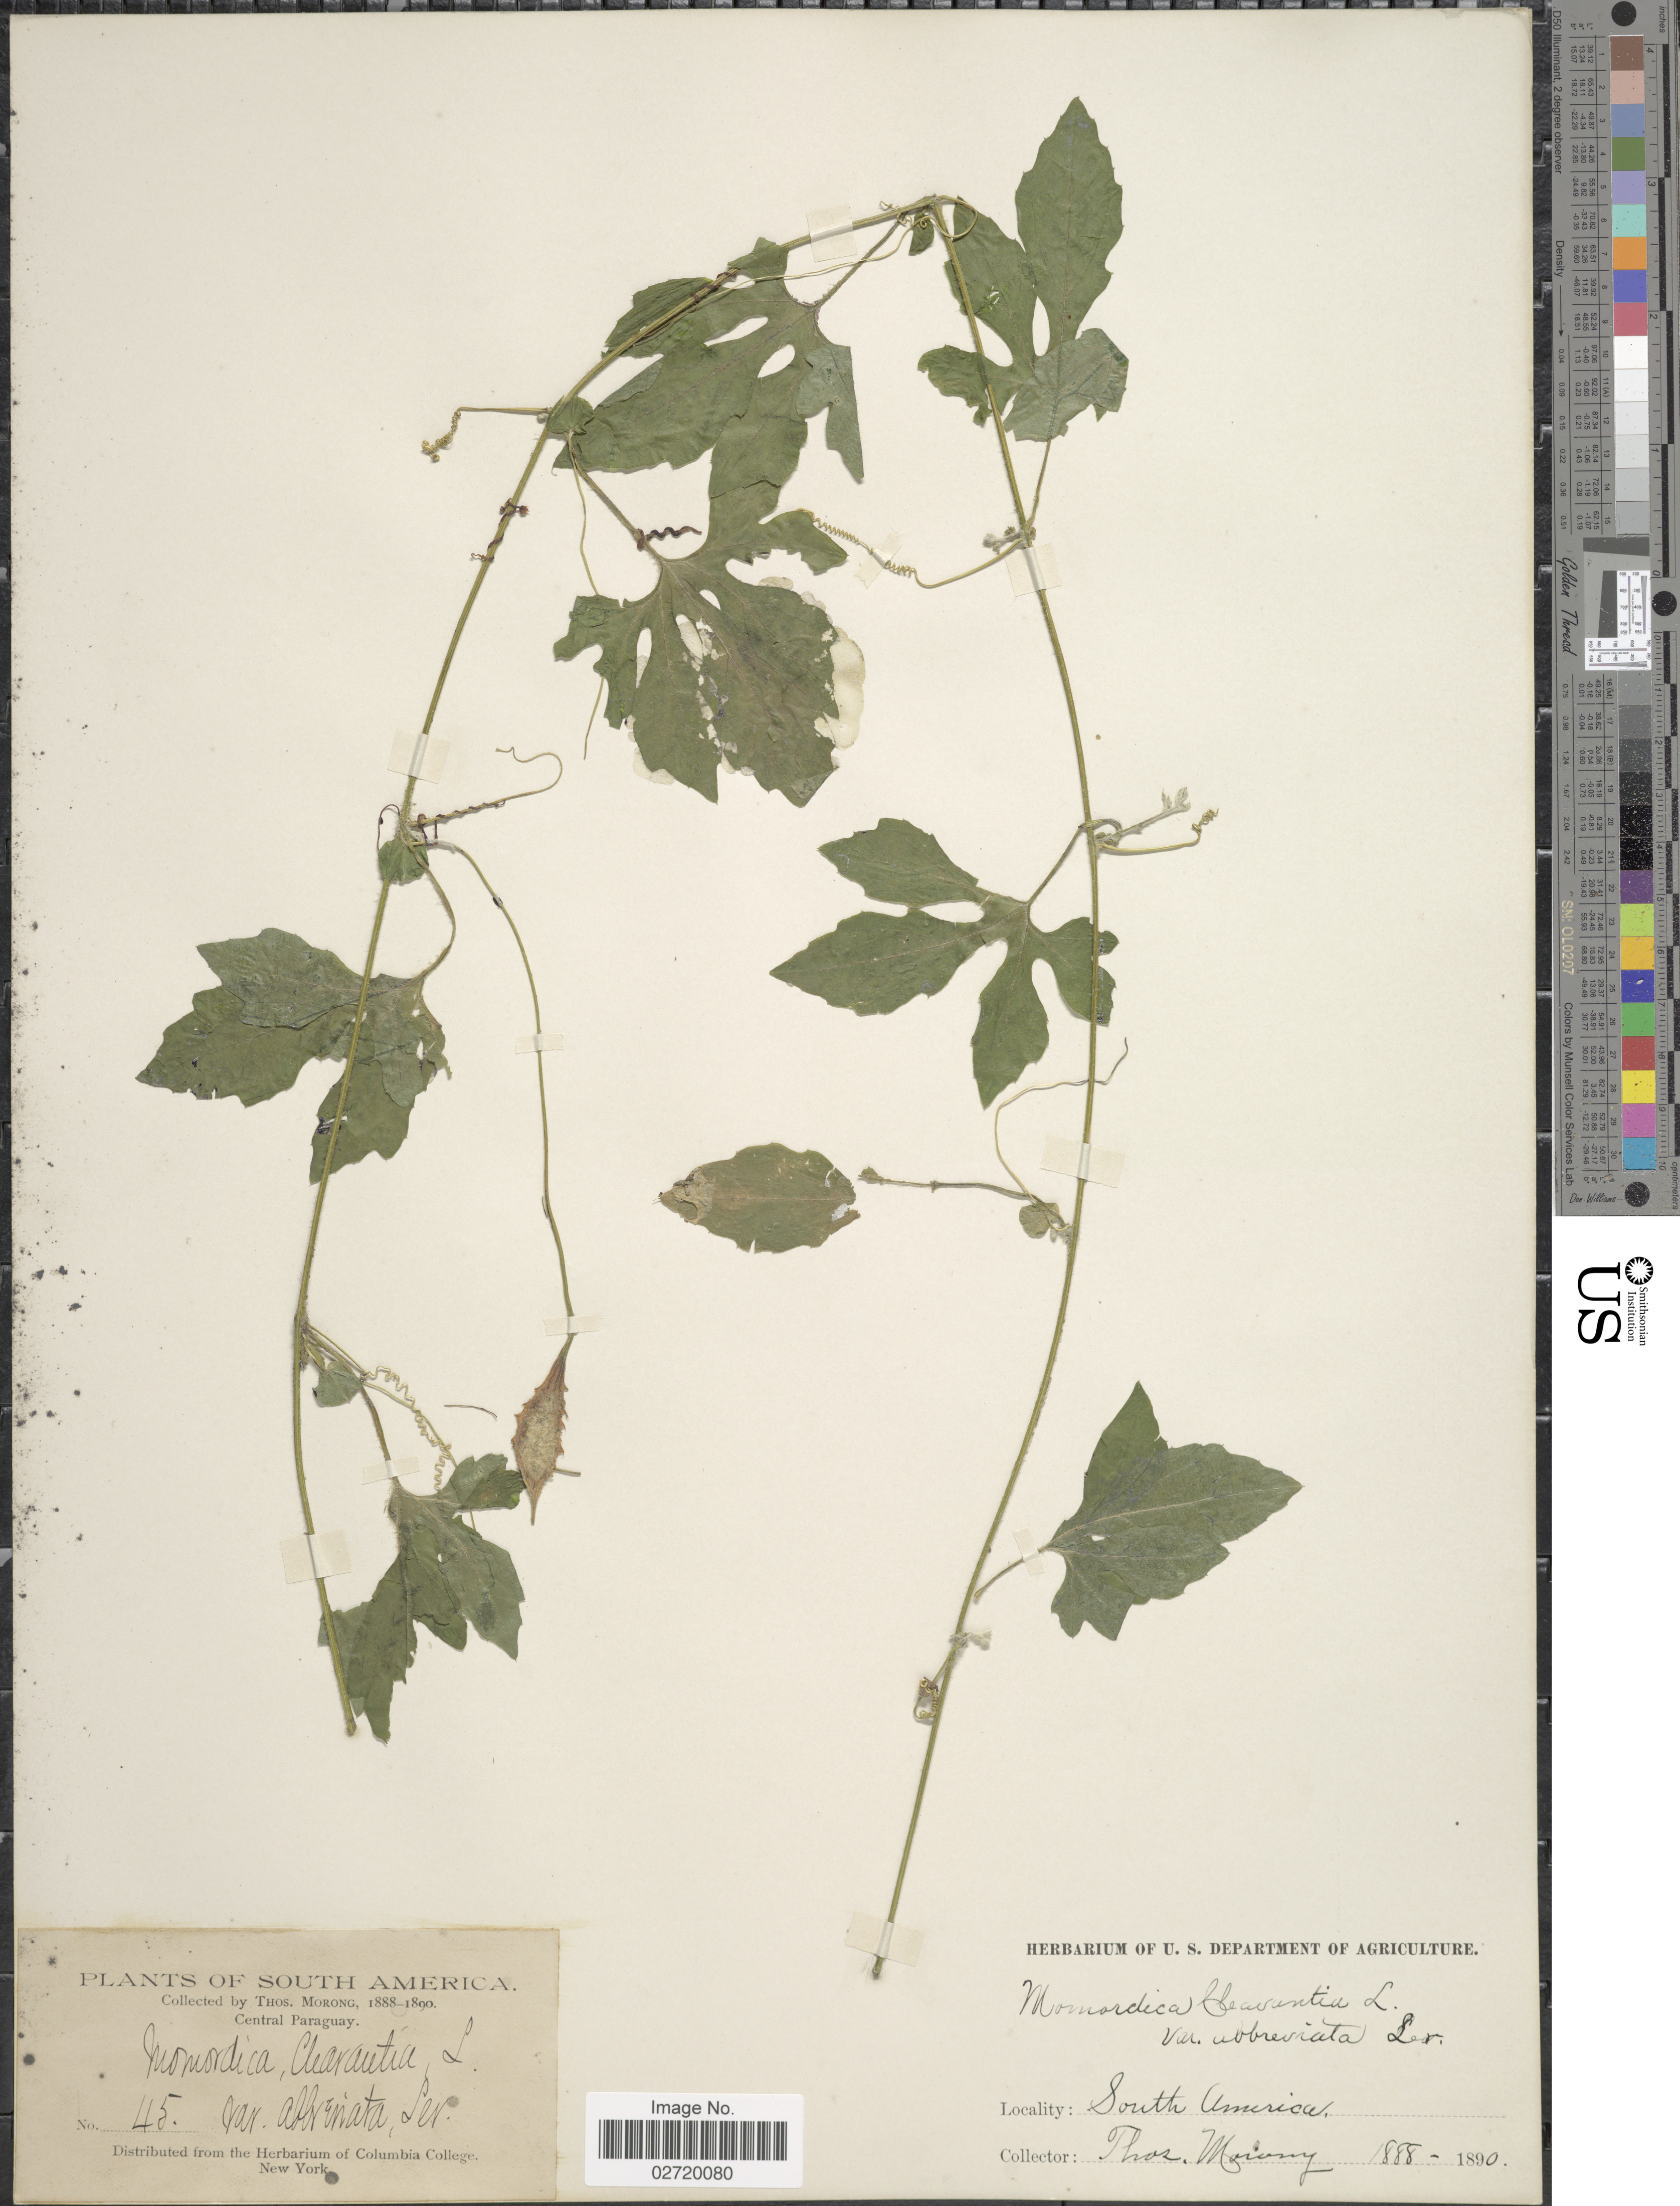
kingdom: Plantae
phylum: Tracheophyta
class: Magnoliopsida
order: Cucurbitales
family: Cucurbitaceae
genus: Momordica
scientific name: Momordica charantia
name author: L.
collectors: ex herb. T. Morong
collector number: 45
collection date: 1888/1890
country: Paraguay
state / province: Central